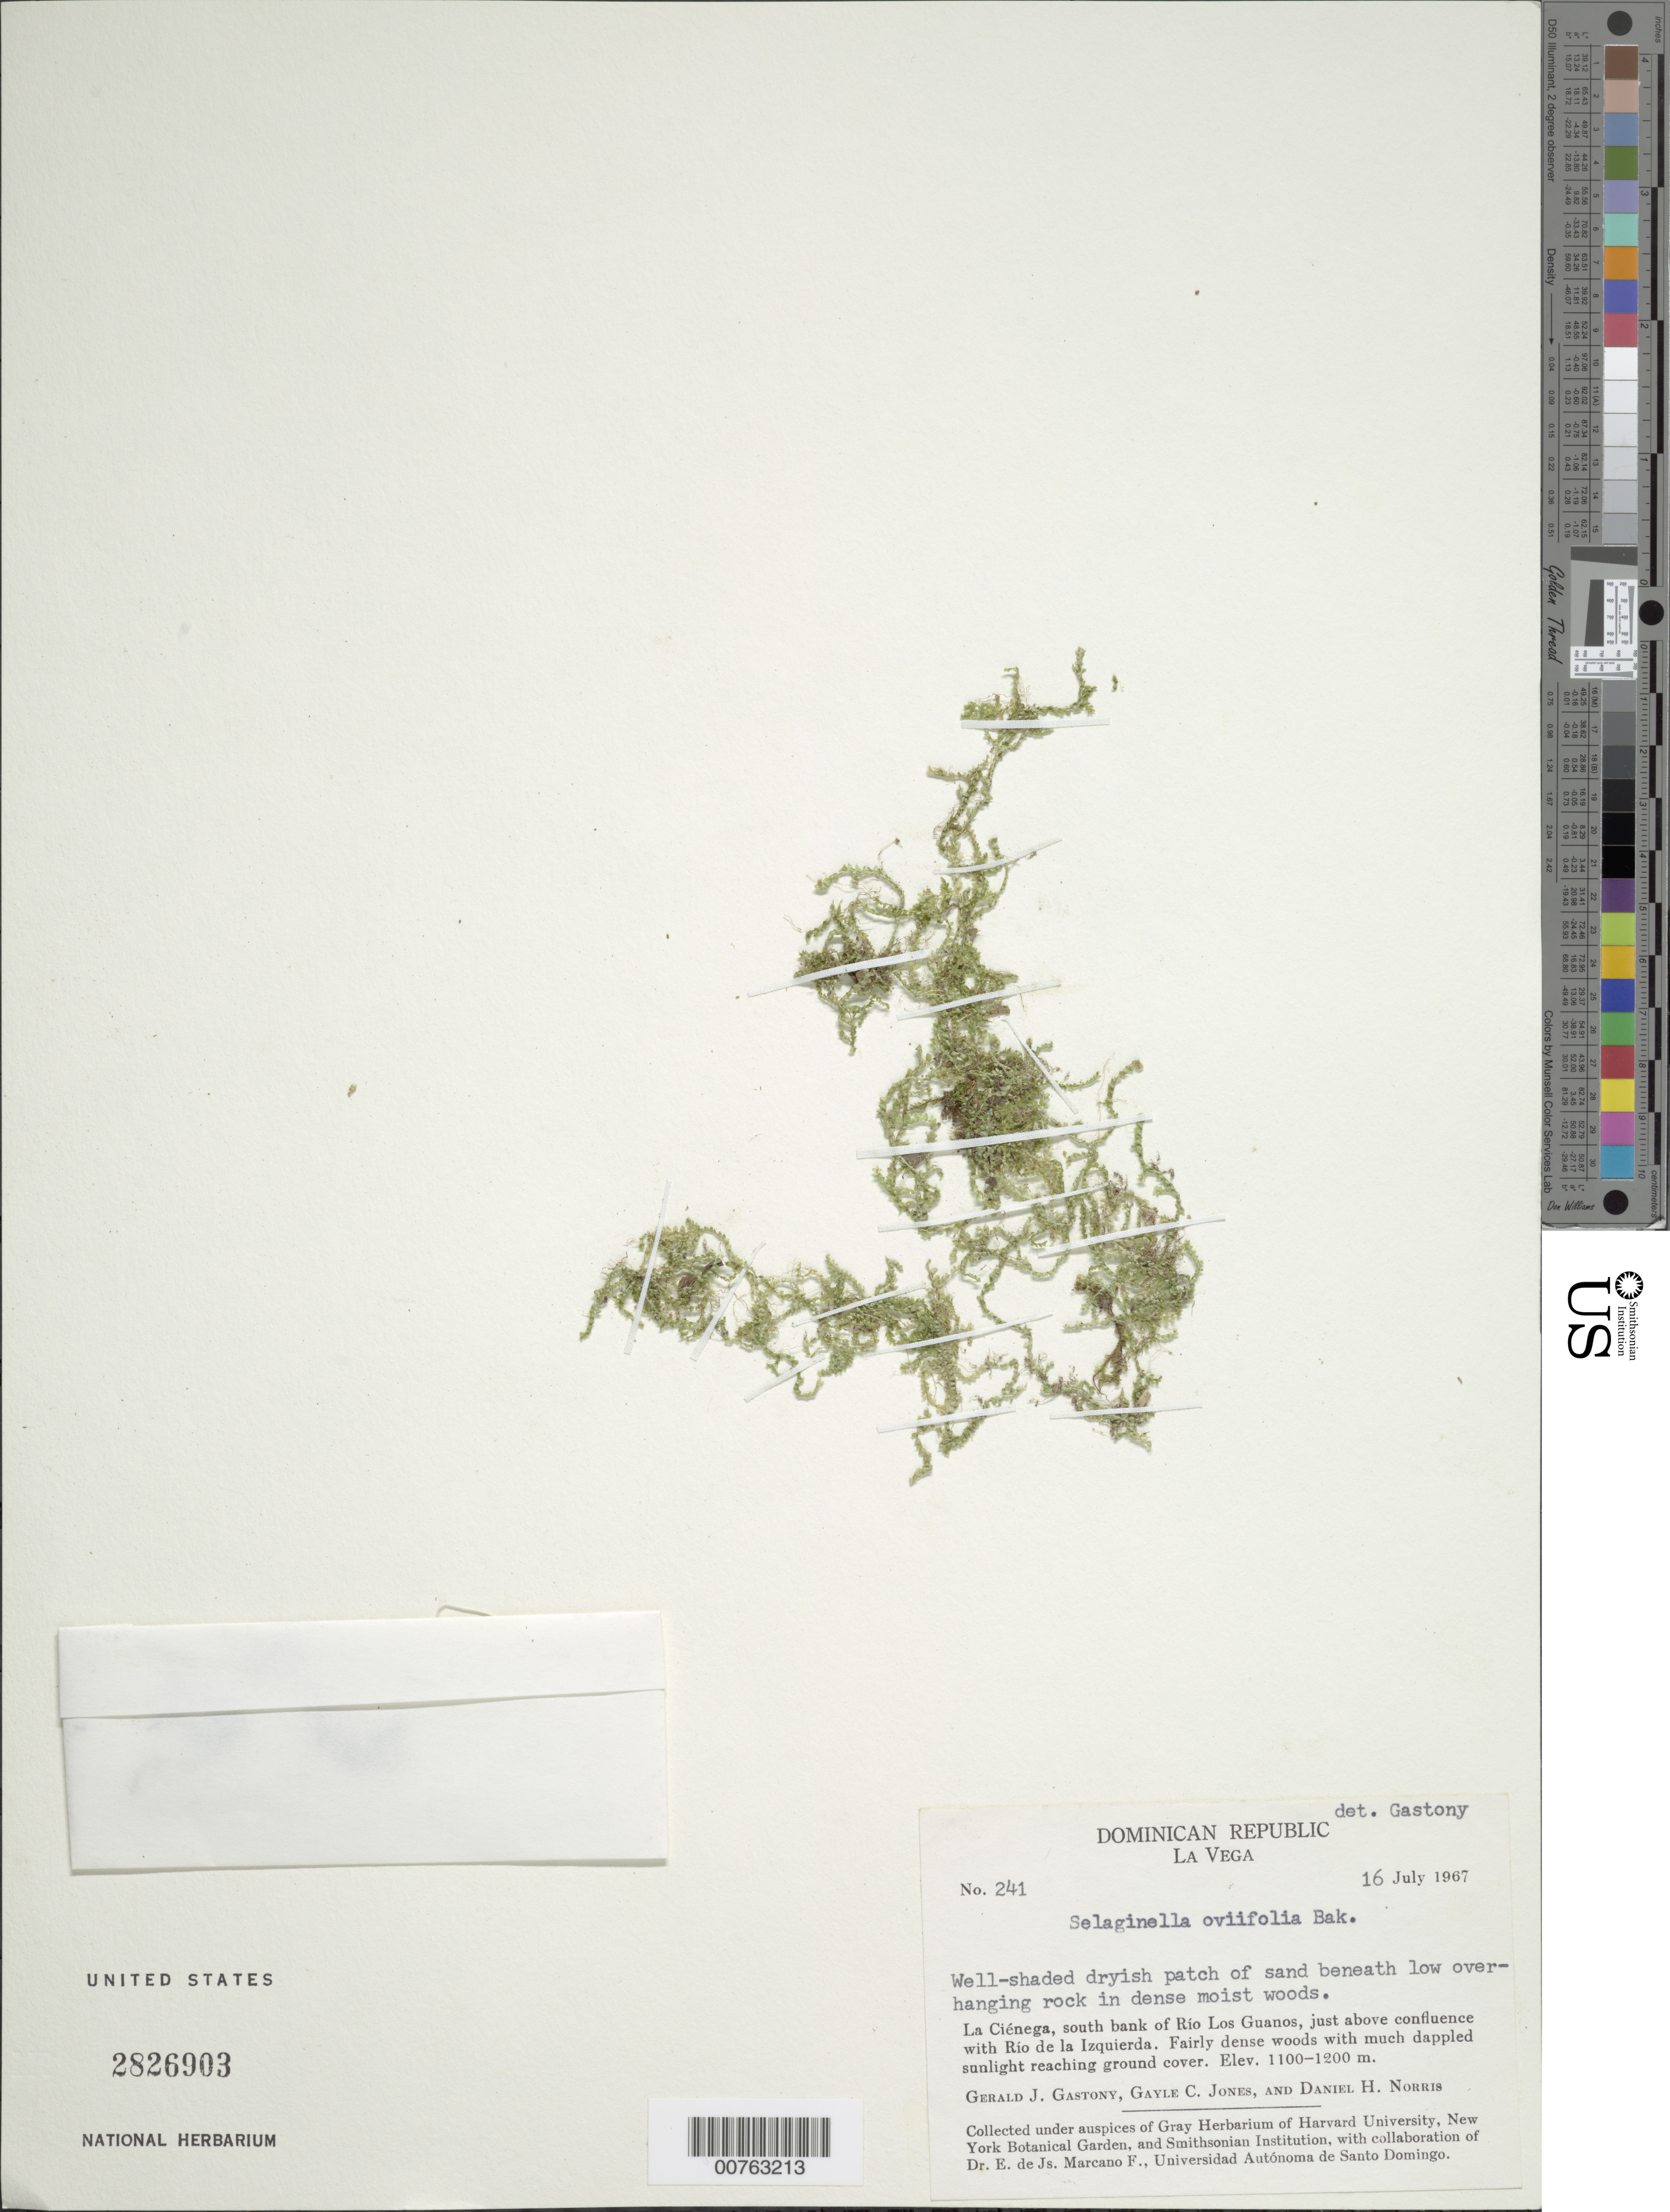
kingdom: Plantae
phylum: Tracheophyta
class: Lycopodiopsida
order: Selaginellales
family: Selaginellaceae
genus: Selaginella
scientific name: Selaginella ovifolia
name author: Baker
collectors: G. Gastony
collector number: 241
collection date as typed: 16 Jul 1967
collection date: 1967-07-16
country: Dominican Republic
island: Hispaniola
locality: La Ciénega, S bank of Río Los Guanos, just above confluence with Río de la Izquierda. Provincia La Vega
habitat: Fairly dense woods with much dappled sunlight reaching ground cover. Well-shaded dryish patch of sand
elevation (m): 1100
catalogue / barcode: US 2826903